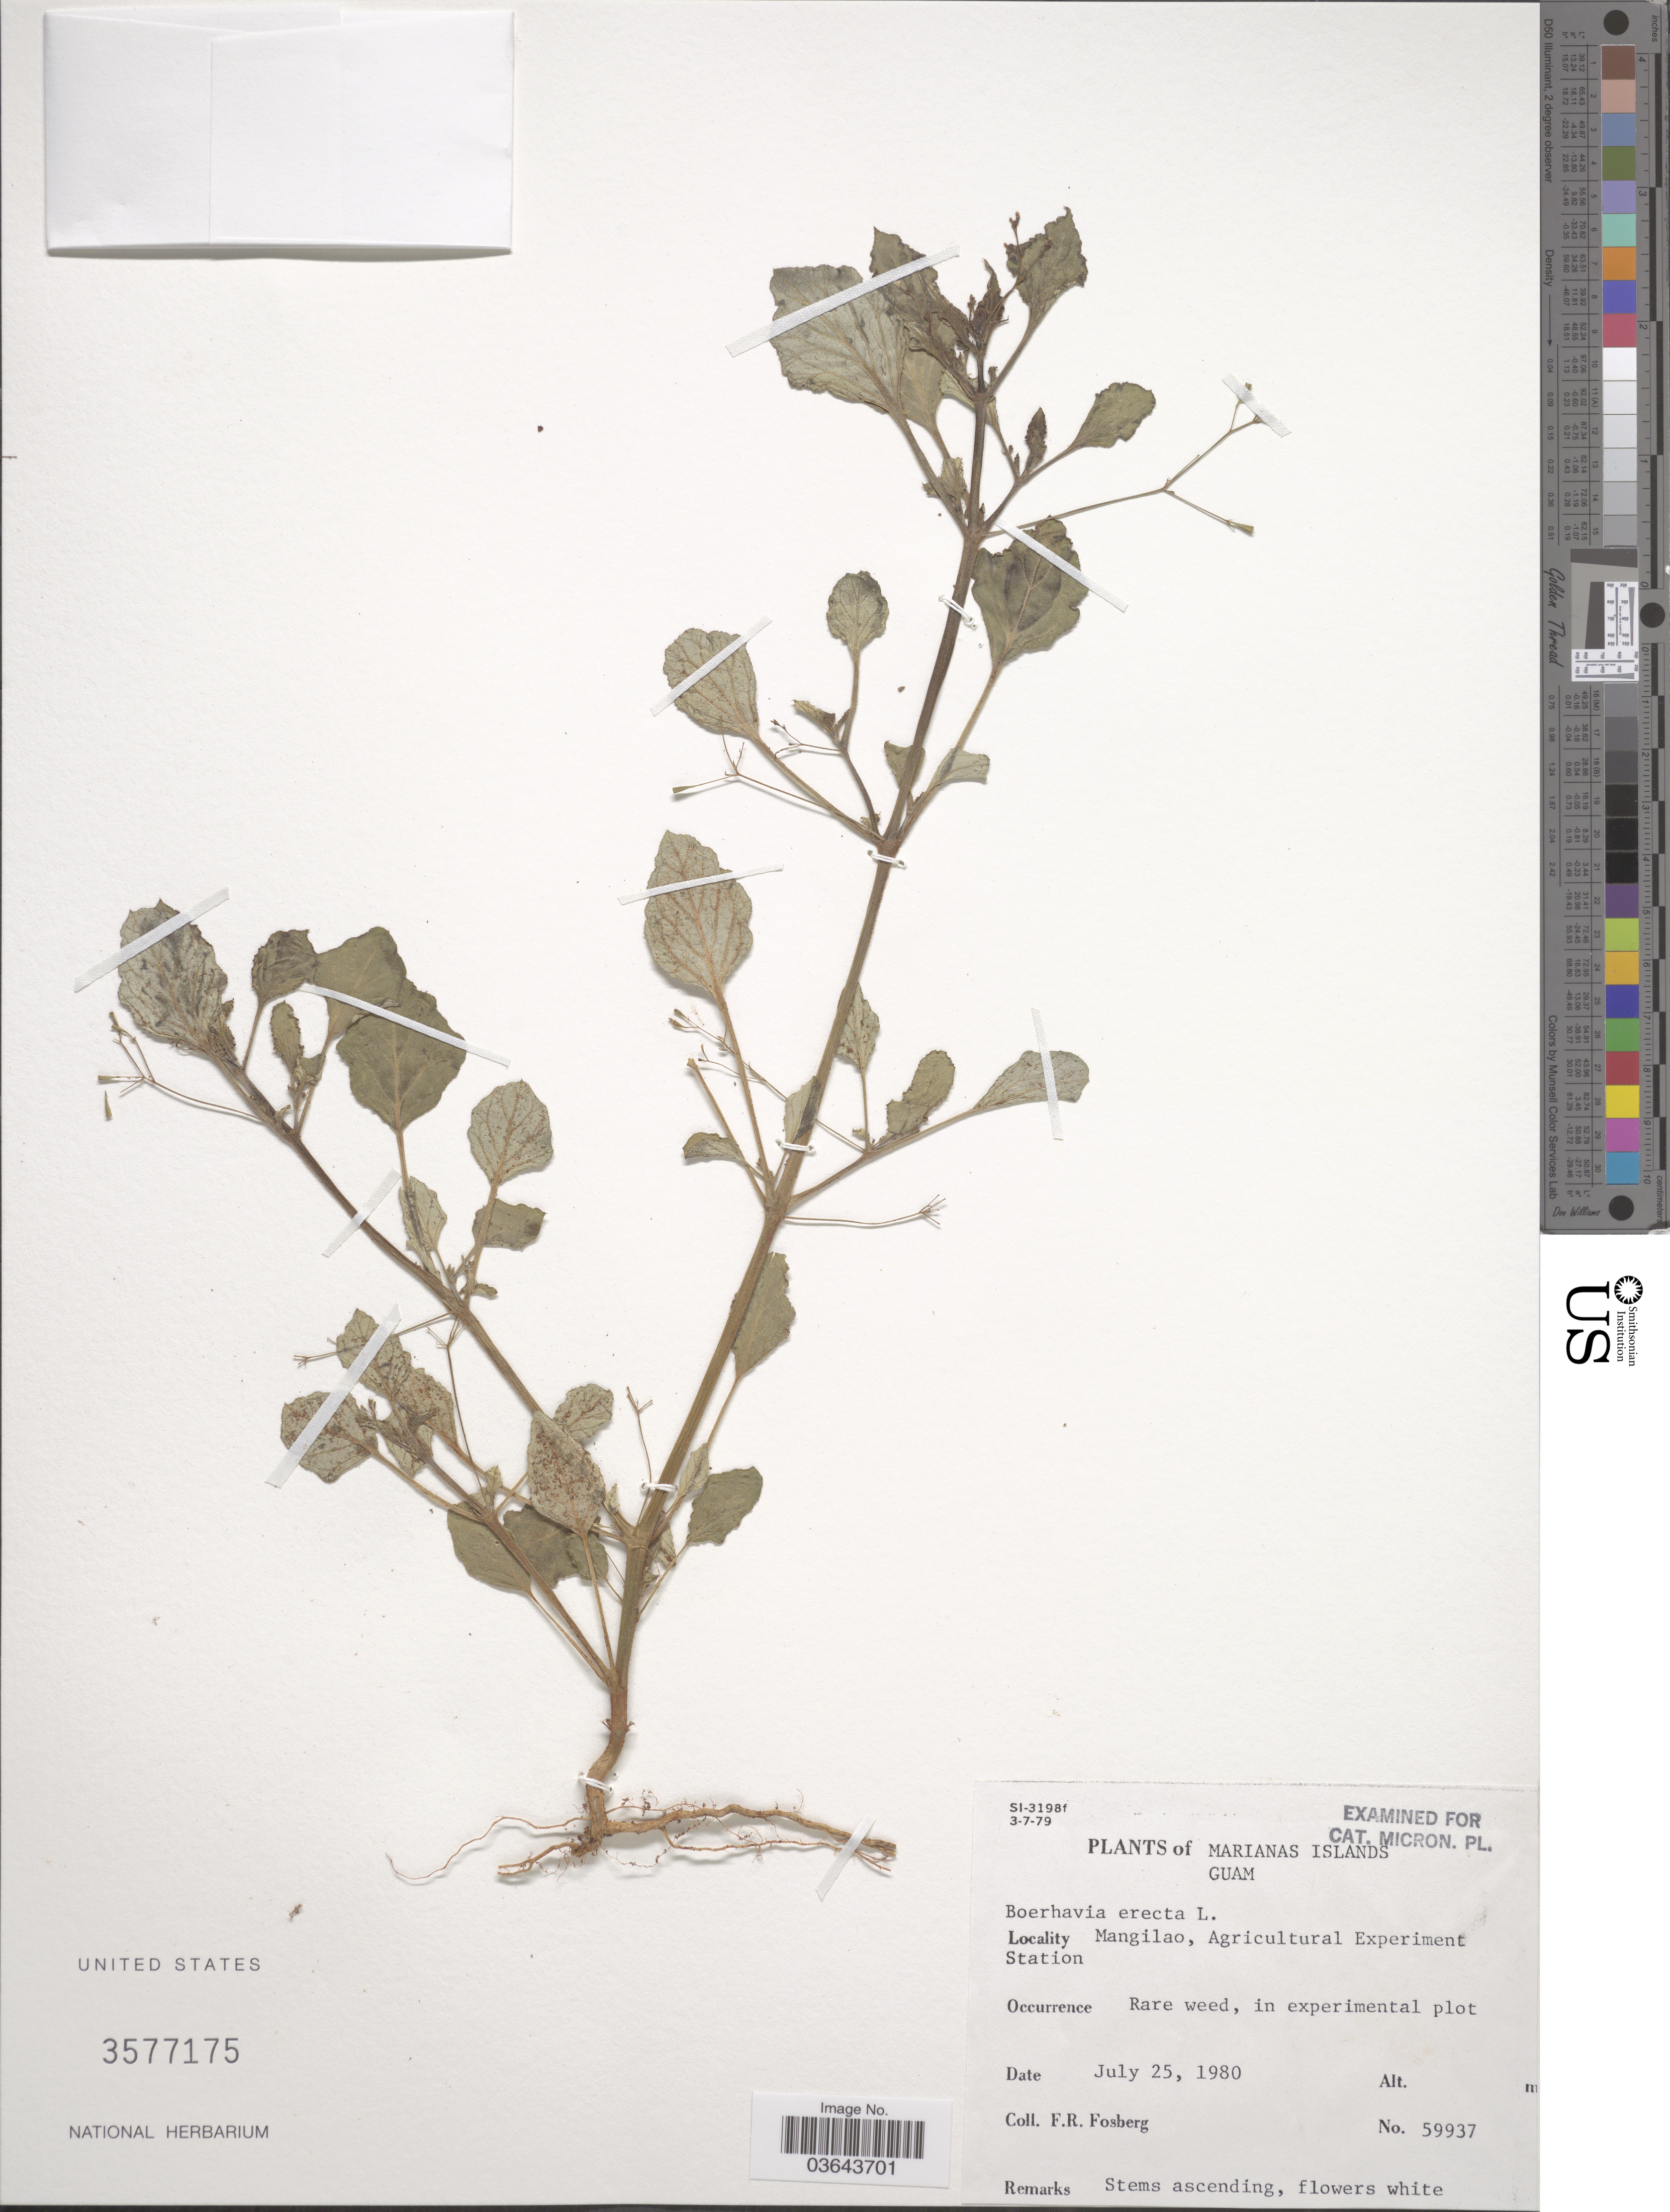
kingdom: Plantae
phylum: Tracheophyta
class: Magnoliopsida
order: Caryophyllales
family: Nyctaginaceae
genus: Boerhavia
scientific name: Boerhavia erecta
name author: L.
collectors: F. R. Fosberg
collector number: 59937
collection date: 1980-07-25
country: Guam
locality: Marianas Islands. Mangilao, Agricultural Experiment Station.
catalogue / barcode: US 3577175